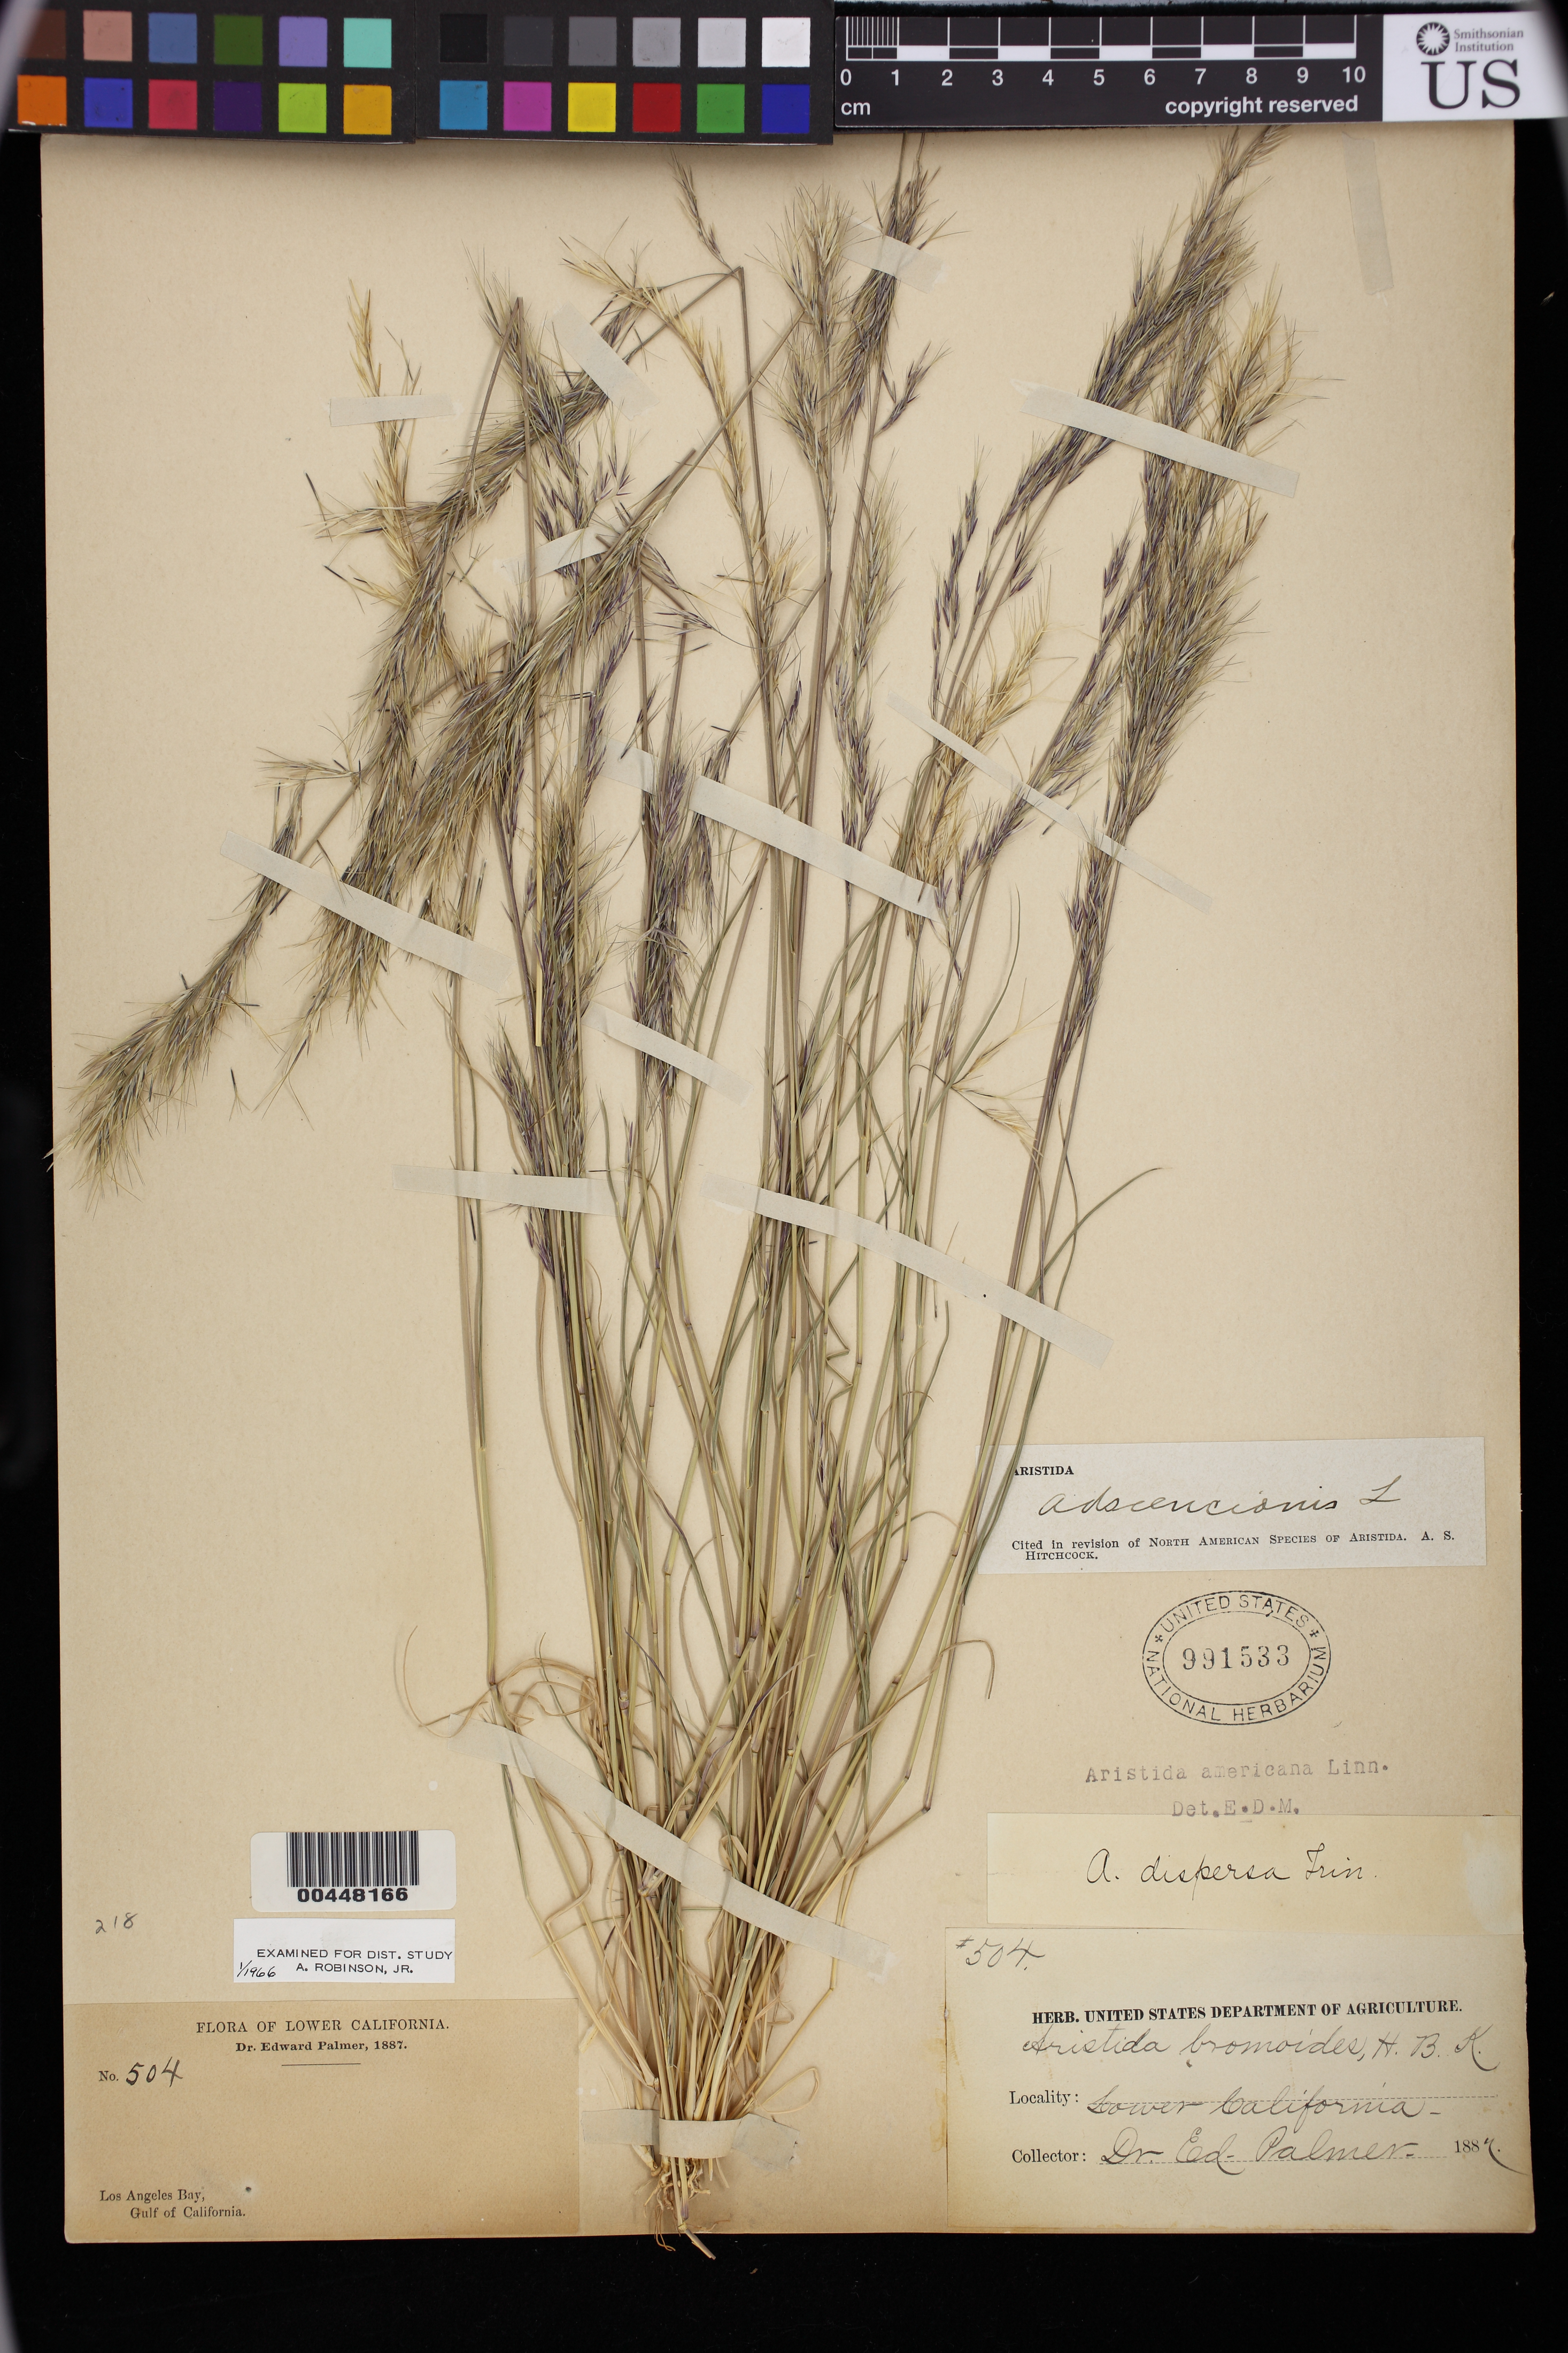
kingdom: Plantae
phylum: Tracheophyta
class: Liliopsida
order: Poales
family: Poaceae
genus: Aristida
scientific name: Aristida adscensionis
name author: L.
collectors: E. Palmer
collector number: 504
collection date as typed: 1887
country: Mexico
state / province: Baja California Norte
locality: Los Angeles Bay, Gulf of California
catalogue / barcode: US 991533